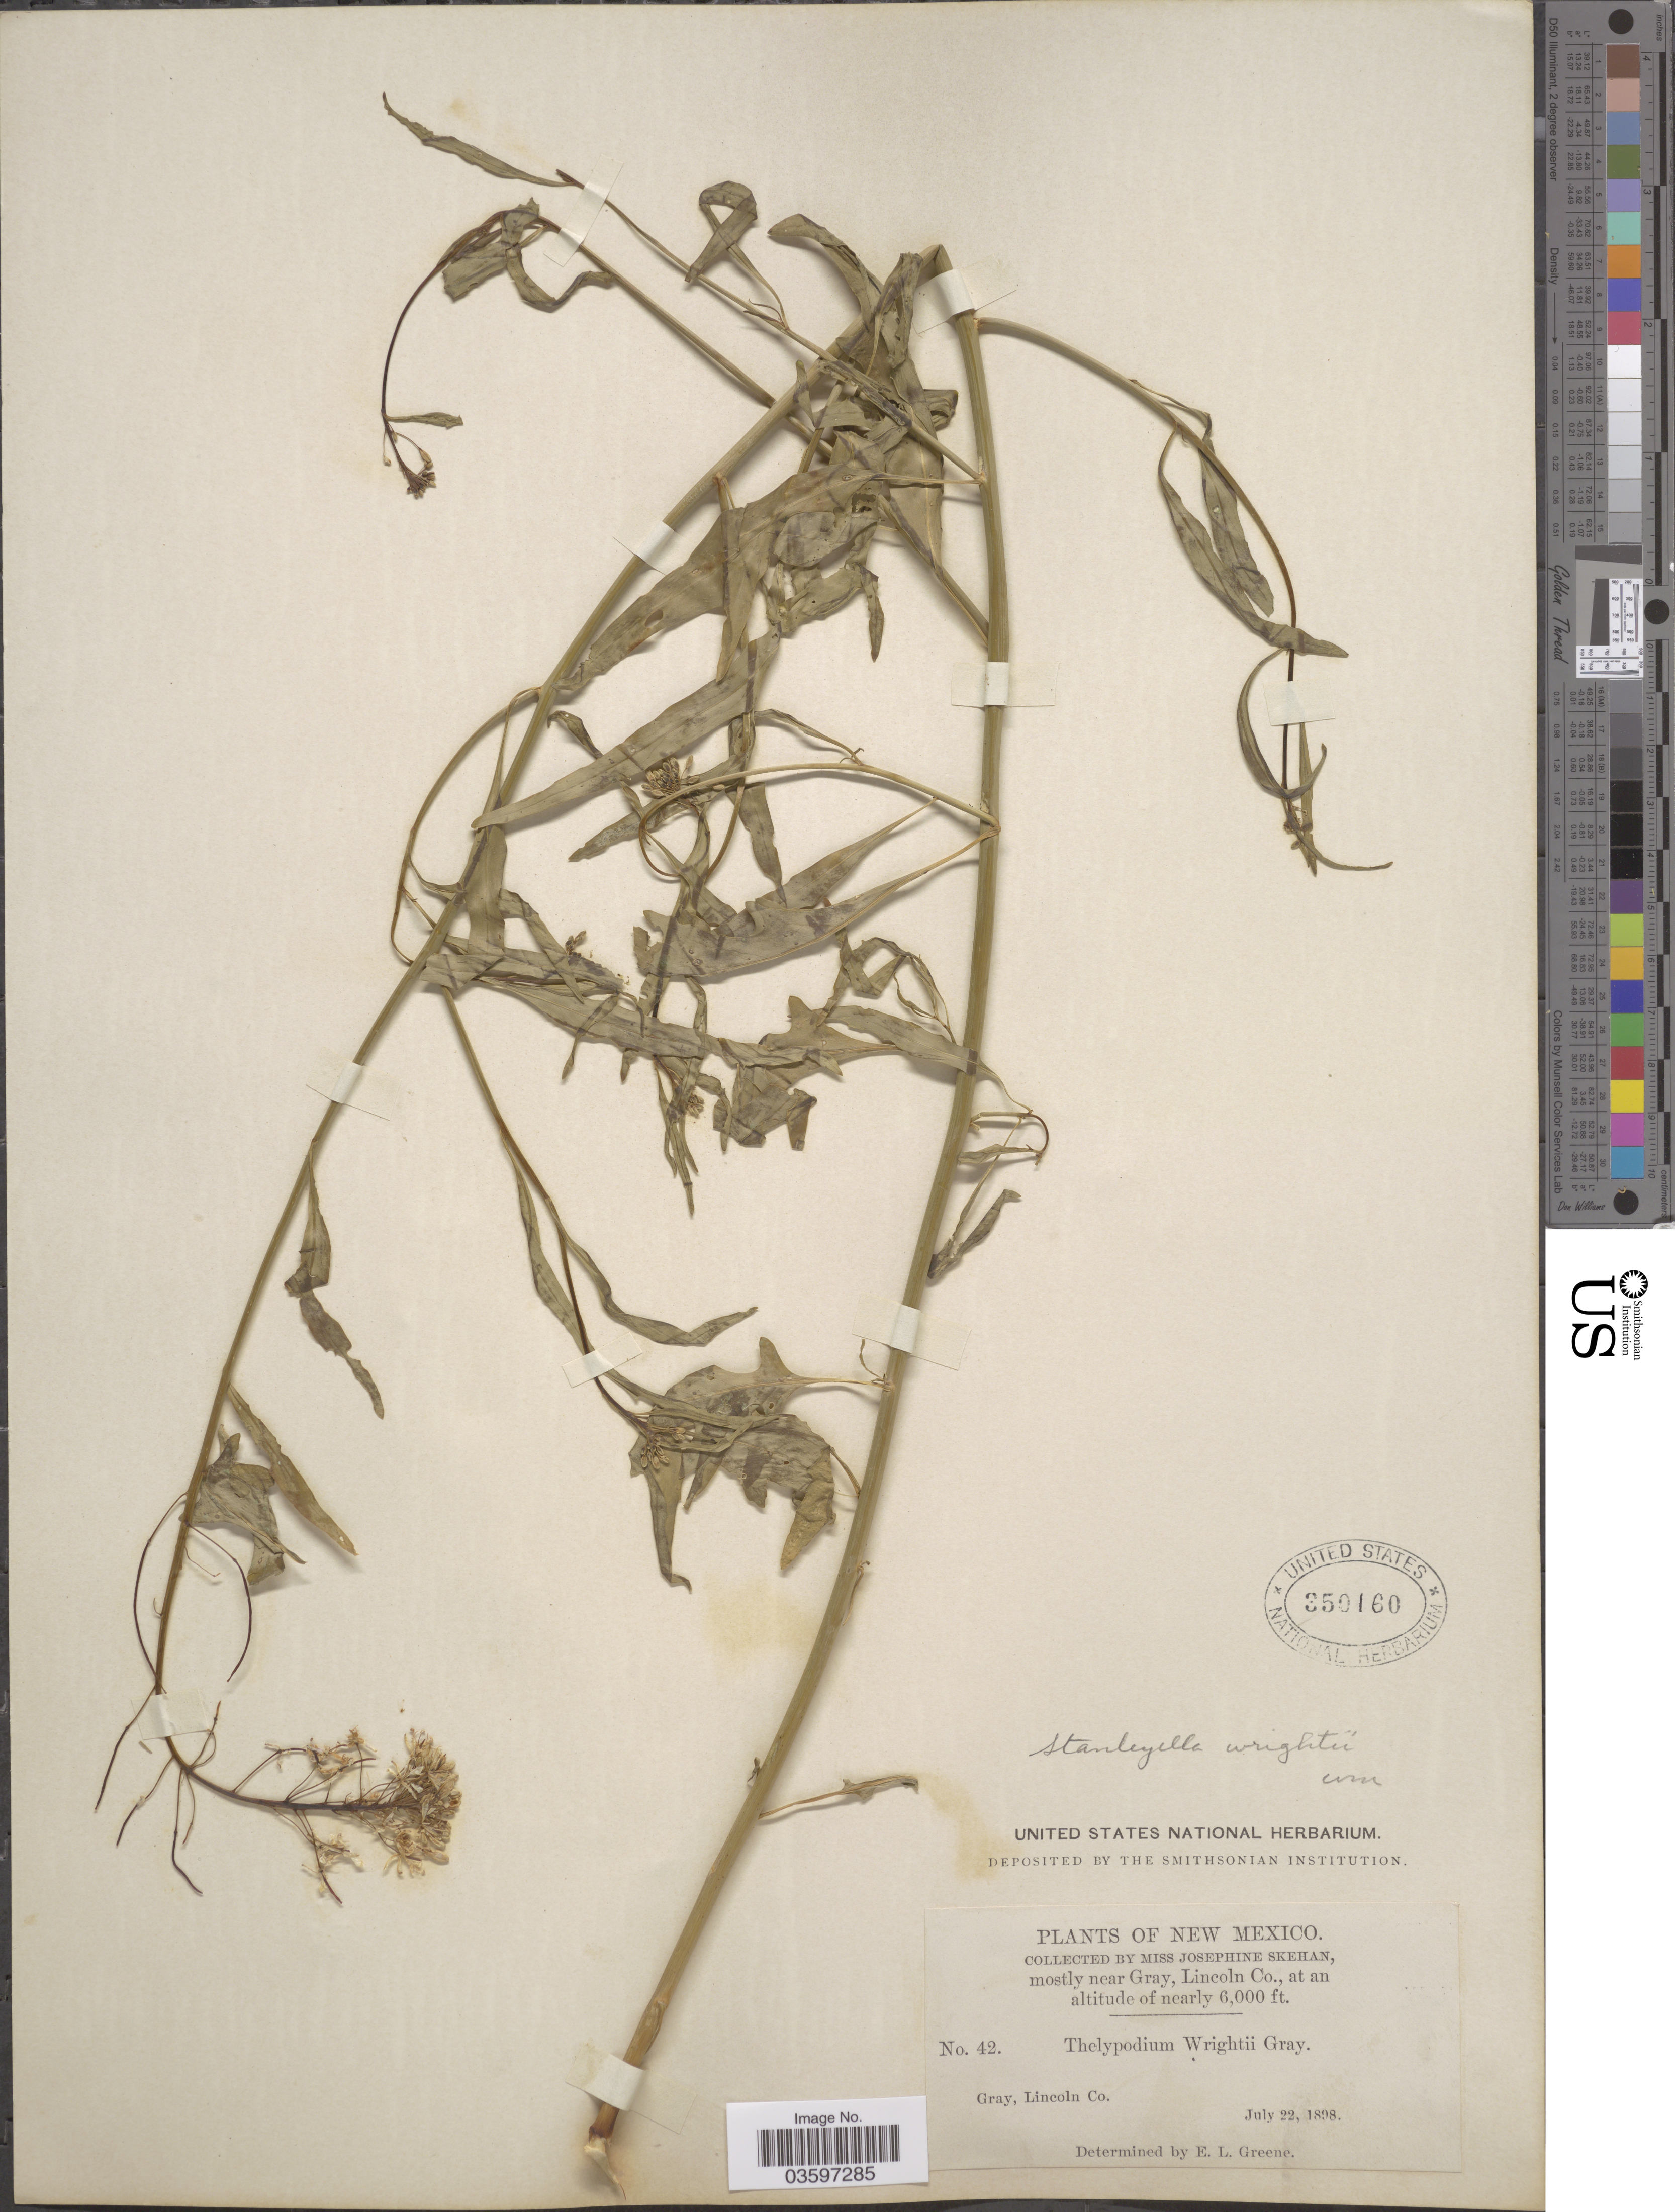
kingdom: Plantae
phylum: Tracheophyta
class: Magnoliopsida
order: Brassicales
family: Brassicaceae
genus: Stanleyella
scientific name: Stanleyella wrightii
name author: Rydb.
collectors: J. Skehan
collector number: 42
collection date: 1898-07-22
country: United States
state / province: New Mexico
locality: Mostly near Gray, Lincoln Co.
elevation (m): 1829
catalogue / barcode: US 350160